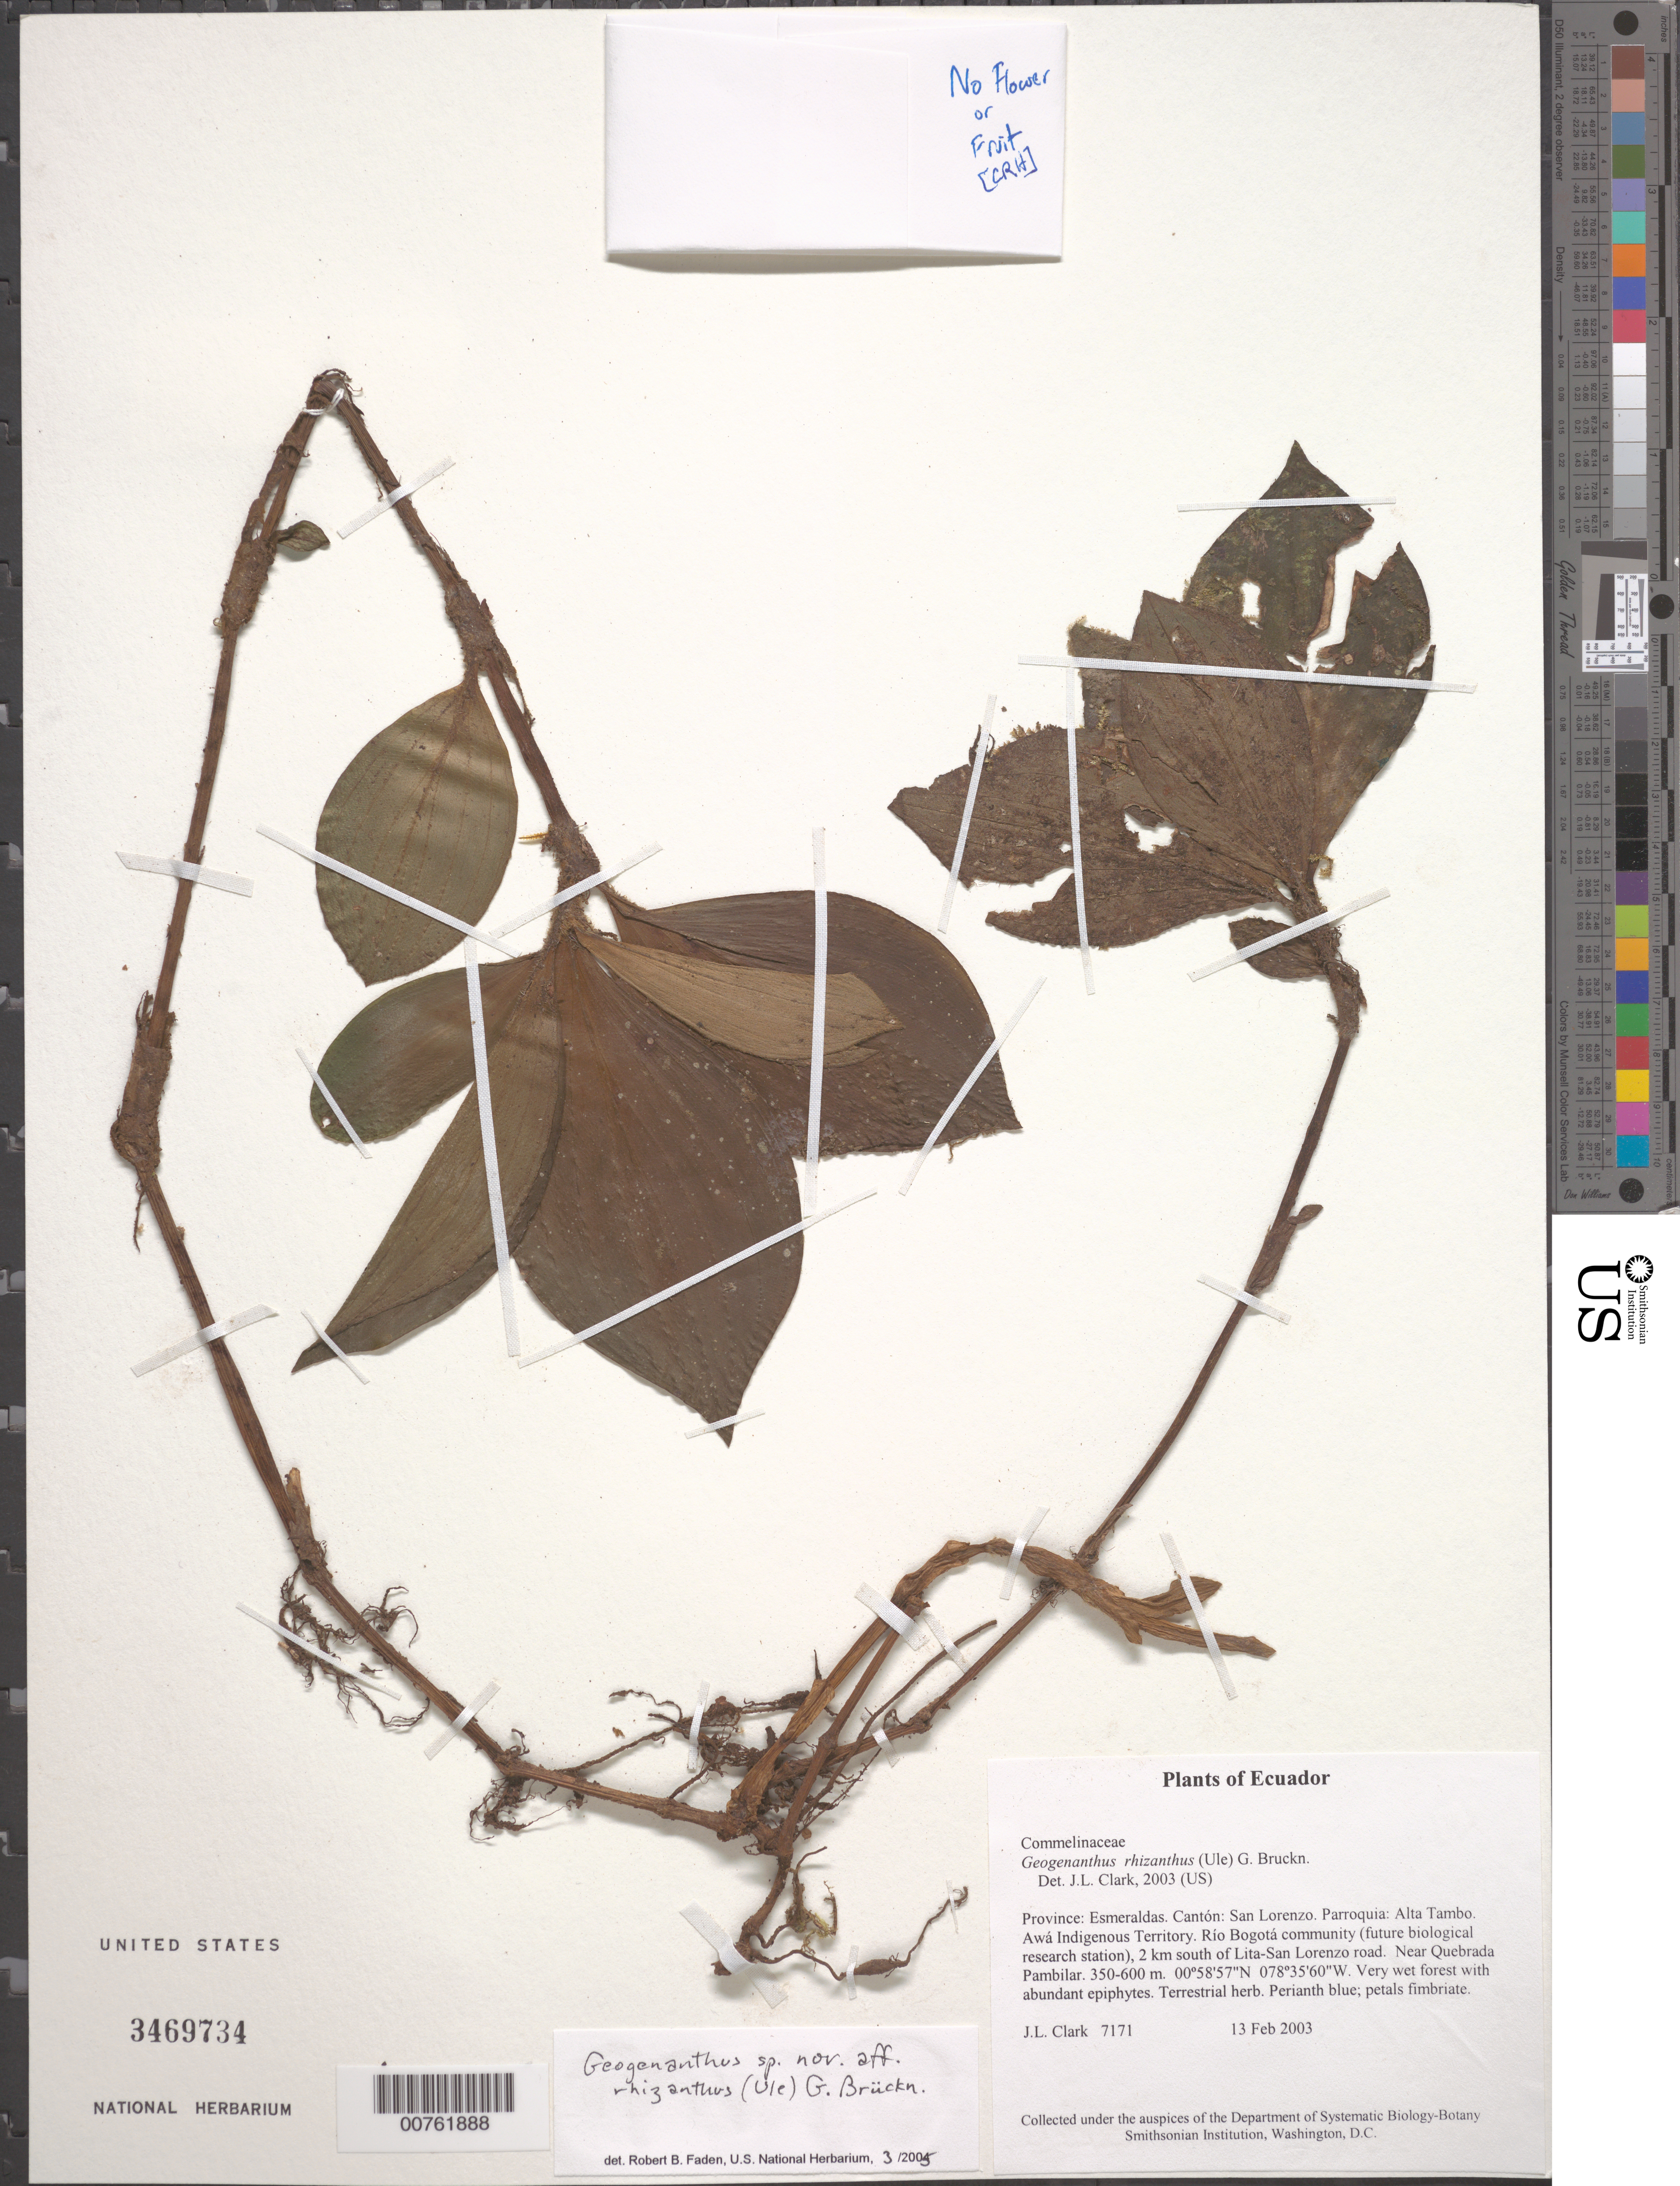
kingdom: Plantae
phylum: Tracheophyta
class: Liliopsida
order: Commelinales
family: Commelinaceae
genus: Geogenanthus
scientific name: Geogenanthus sp. nov.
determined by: Faden, Robert B., (US), Smithsonian Institution - National Museum of Natural History (UNITED STATES)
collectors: J. L. Clark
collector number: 7171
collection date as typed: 13 Feb 2003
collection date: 2003-02-13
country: Ecuador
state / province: Esmeraldas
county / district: Cantón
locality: Parroquia: Alta Tambo. Awá Indigenous Territory. Río Bogotá community (future Biological research station), 2 km south of Lita-San Lorenzo road. Near Quebrada Panbilar.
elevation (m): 350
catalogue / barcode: US 3469734